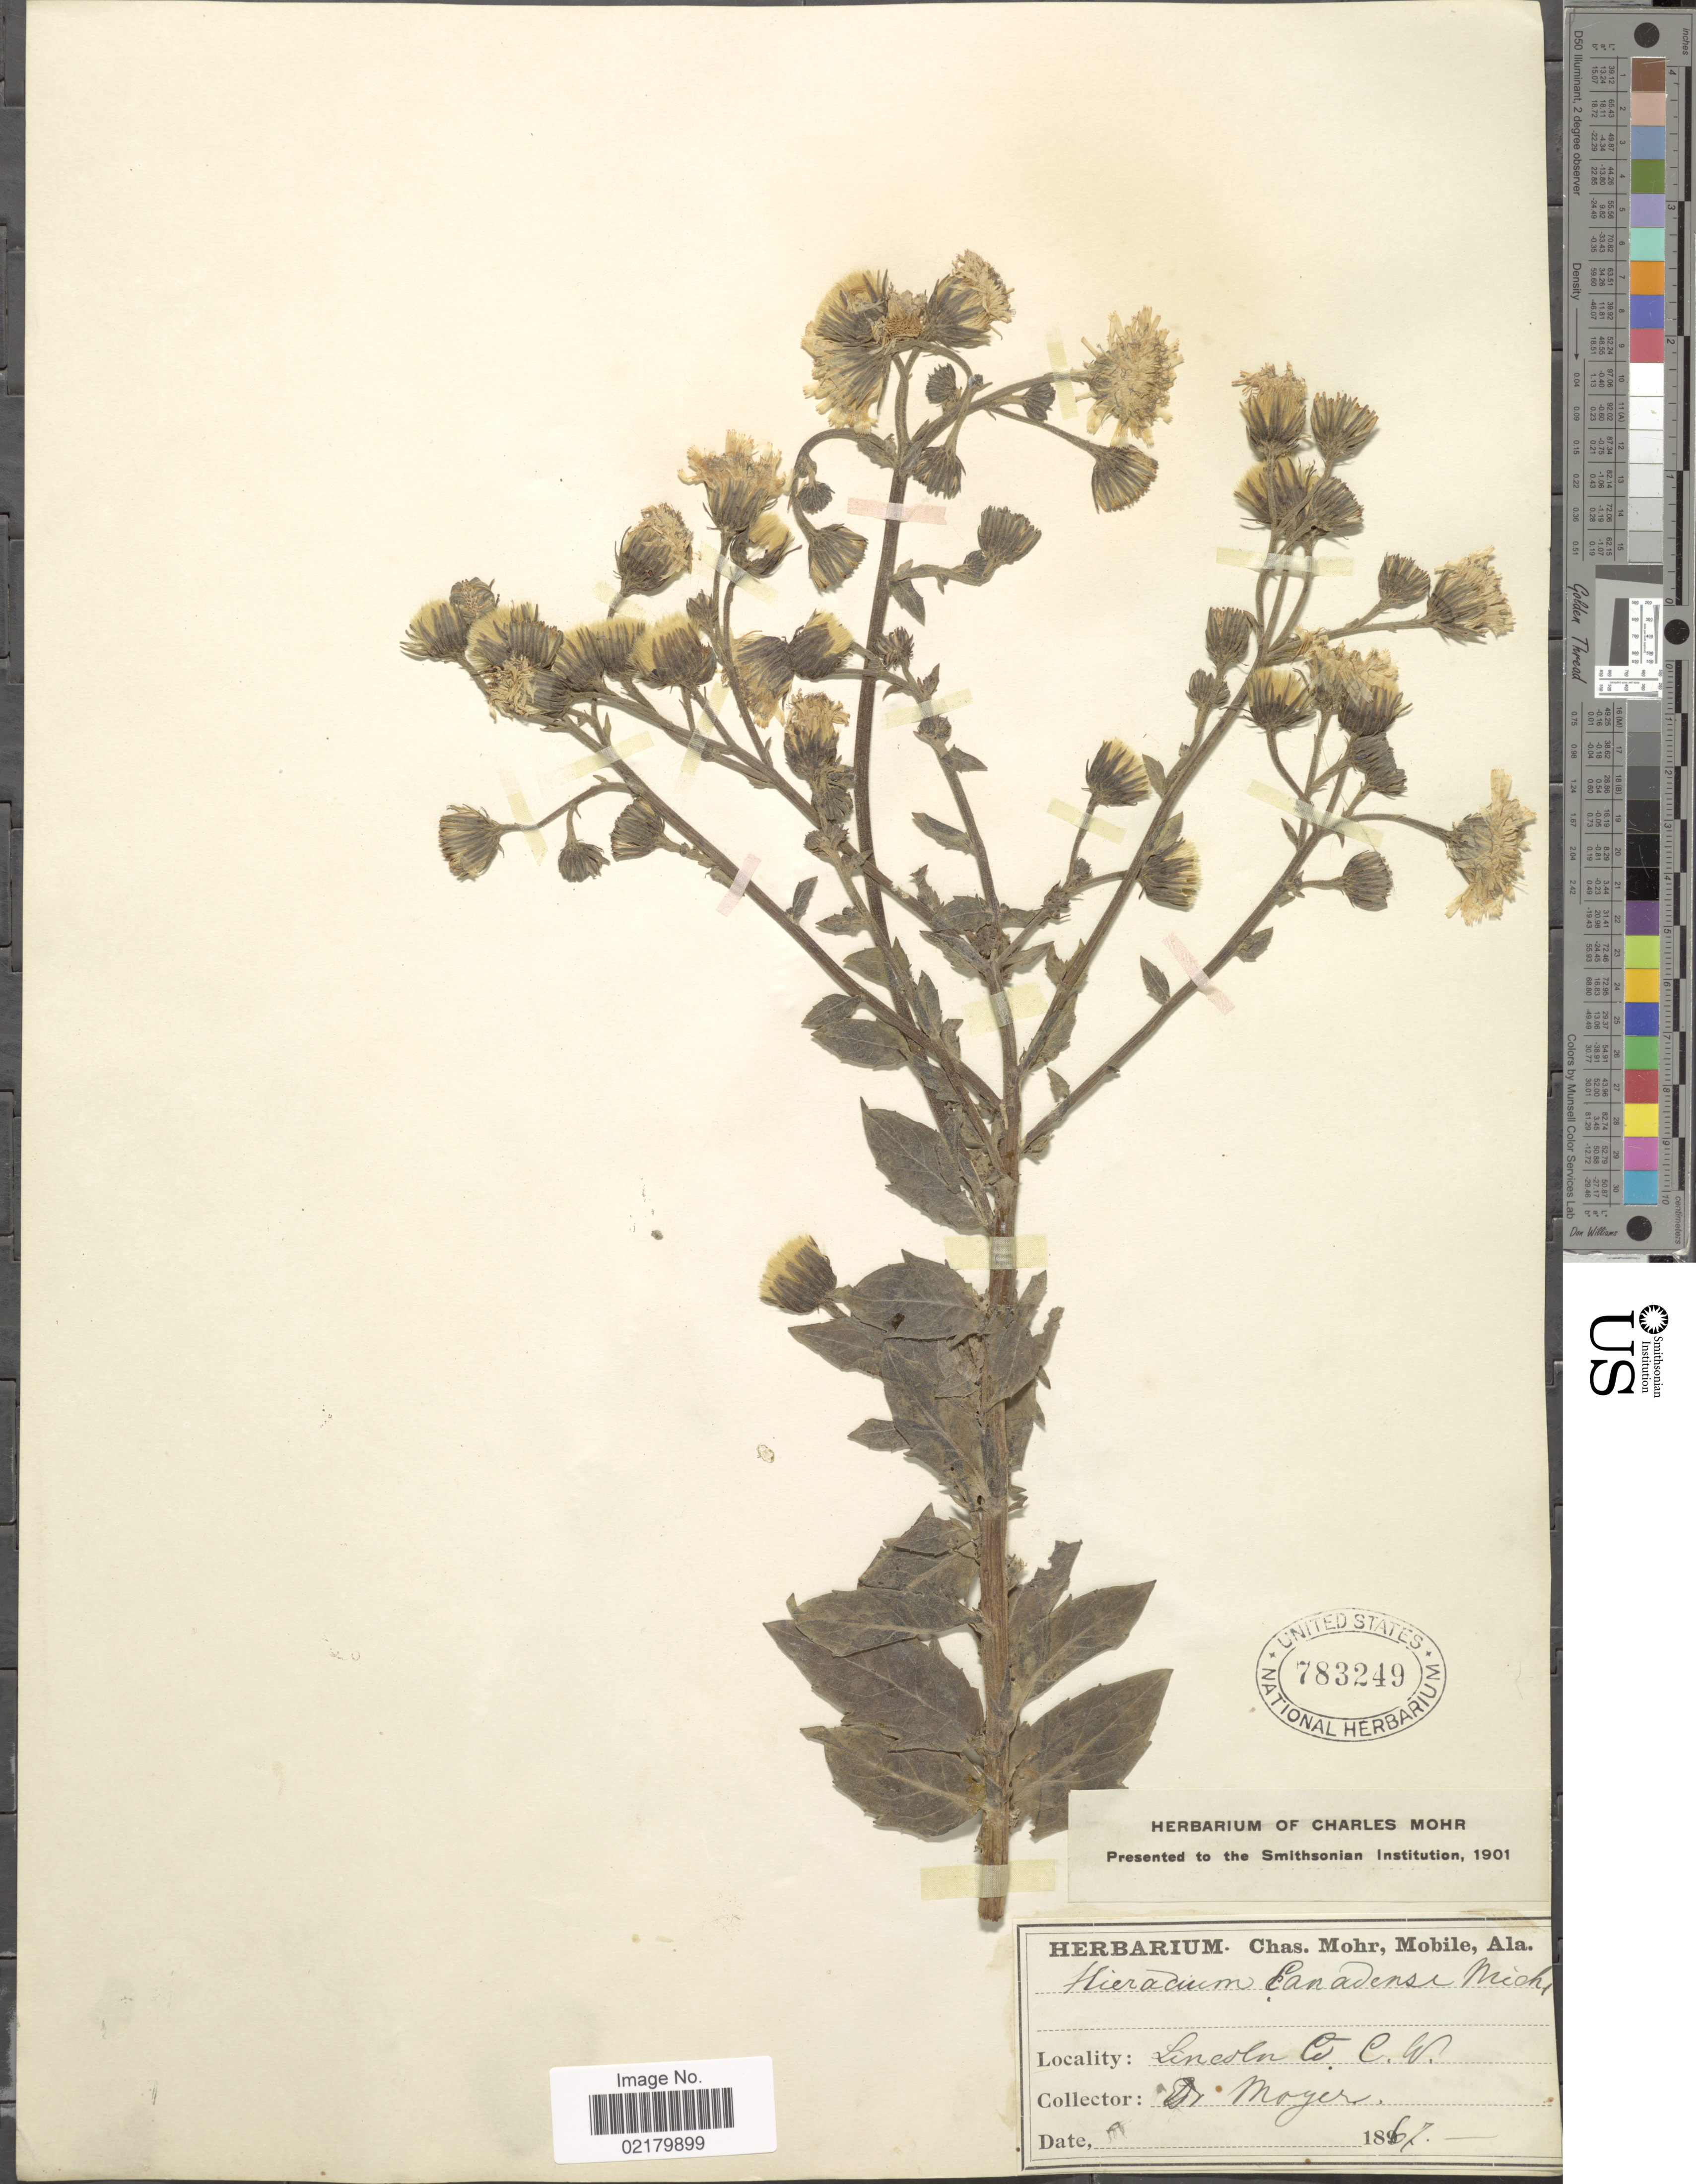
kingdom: Plantae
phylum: Tracheophyta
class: Magnoliopsida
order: Asterales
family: Asteraceae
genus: Hieracium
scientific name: Hieracium canadense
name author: Michx.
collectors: D. Moyer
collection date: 1867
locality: Lincoln Co, C.W. [interpreted]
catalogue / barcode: US 783249